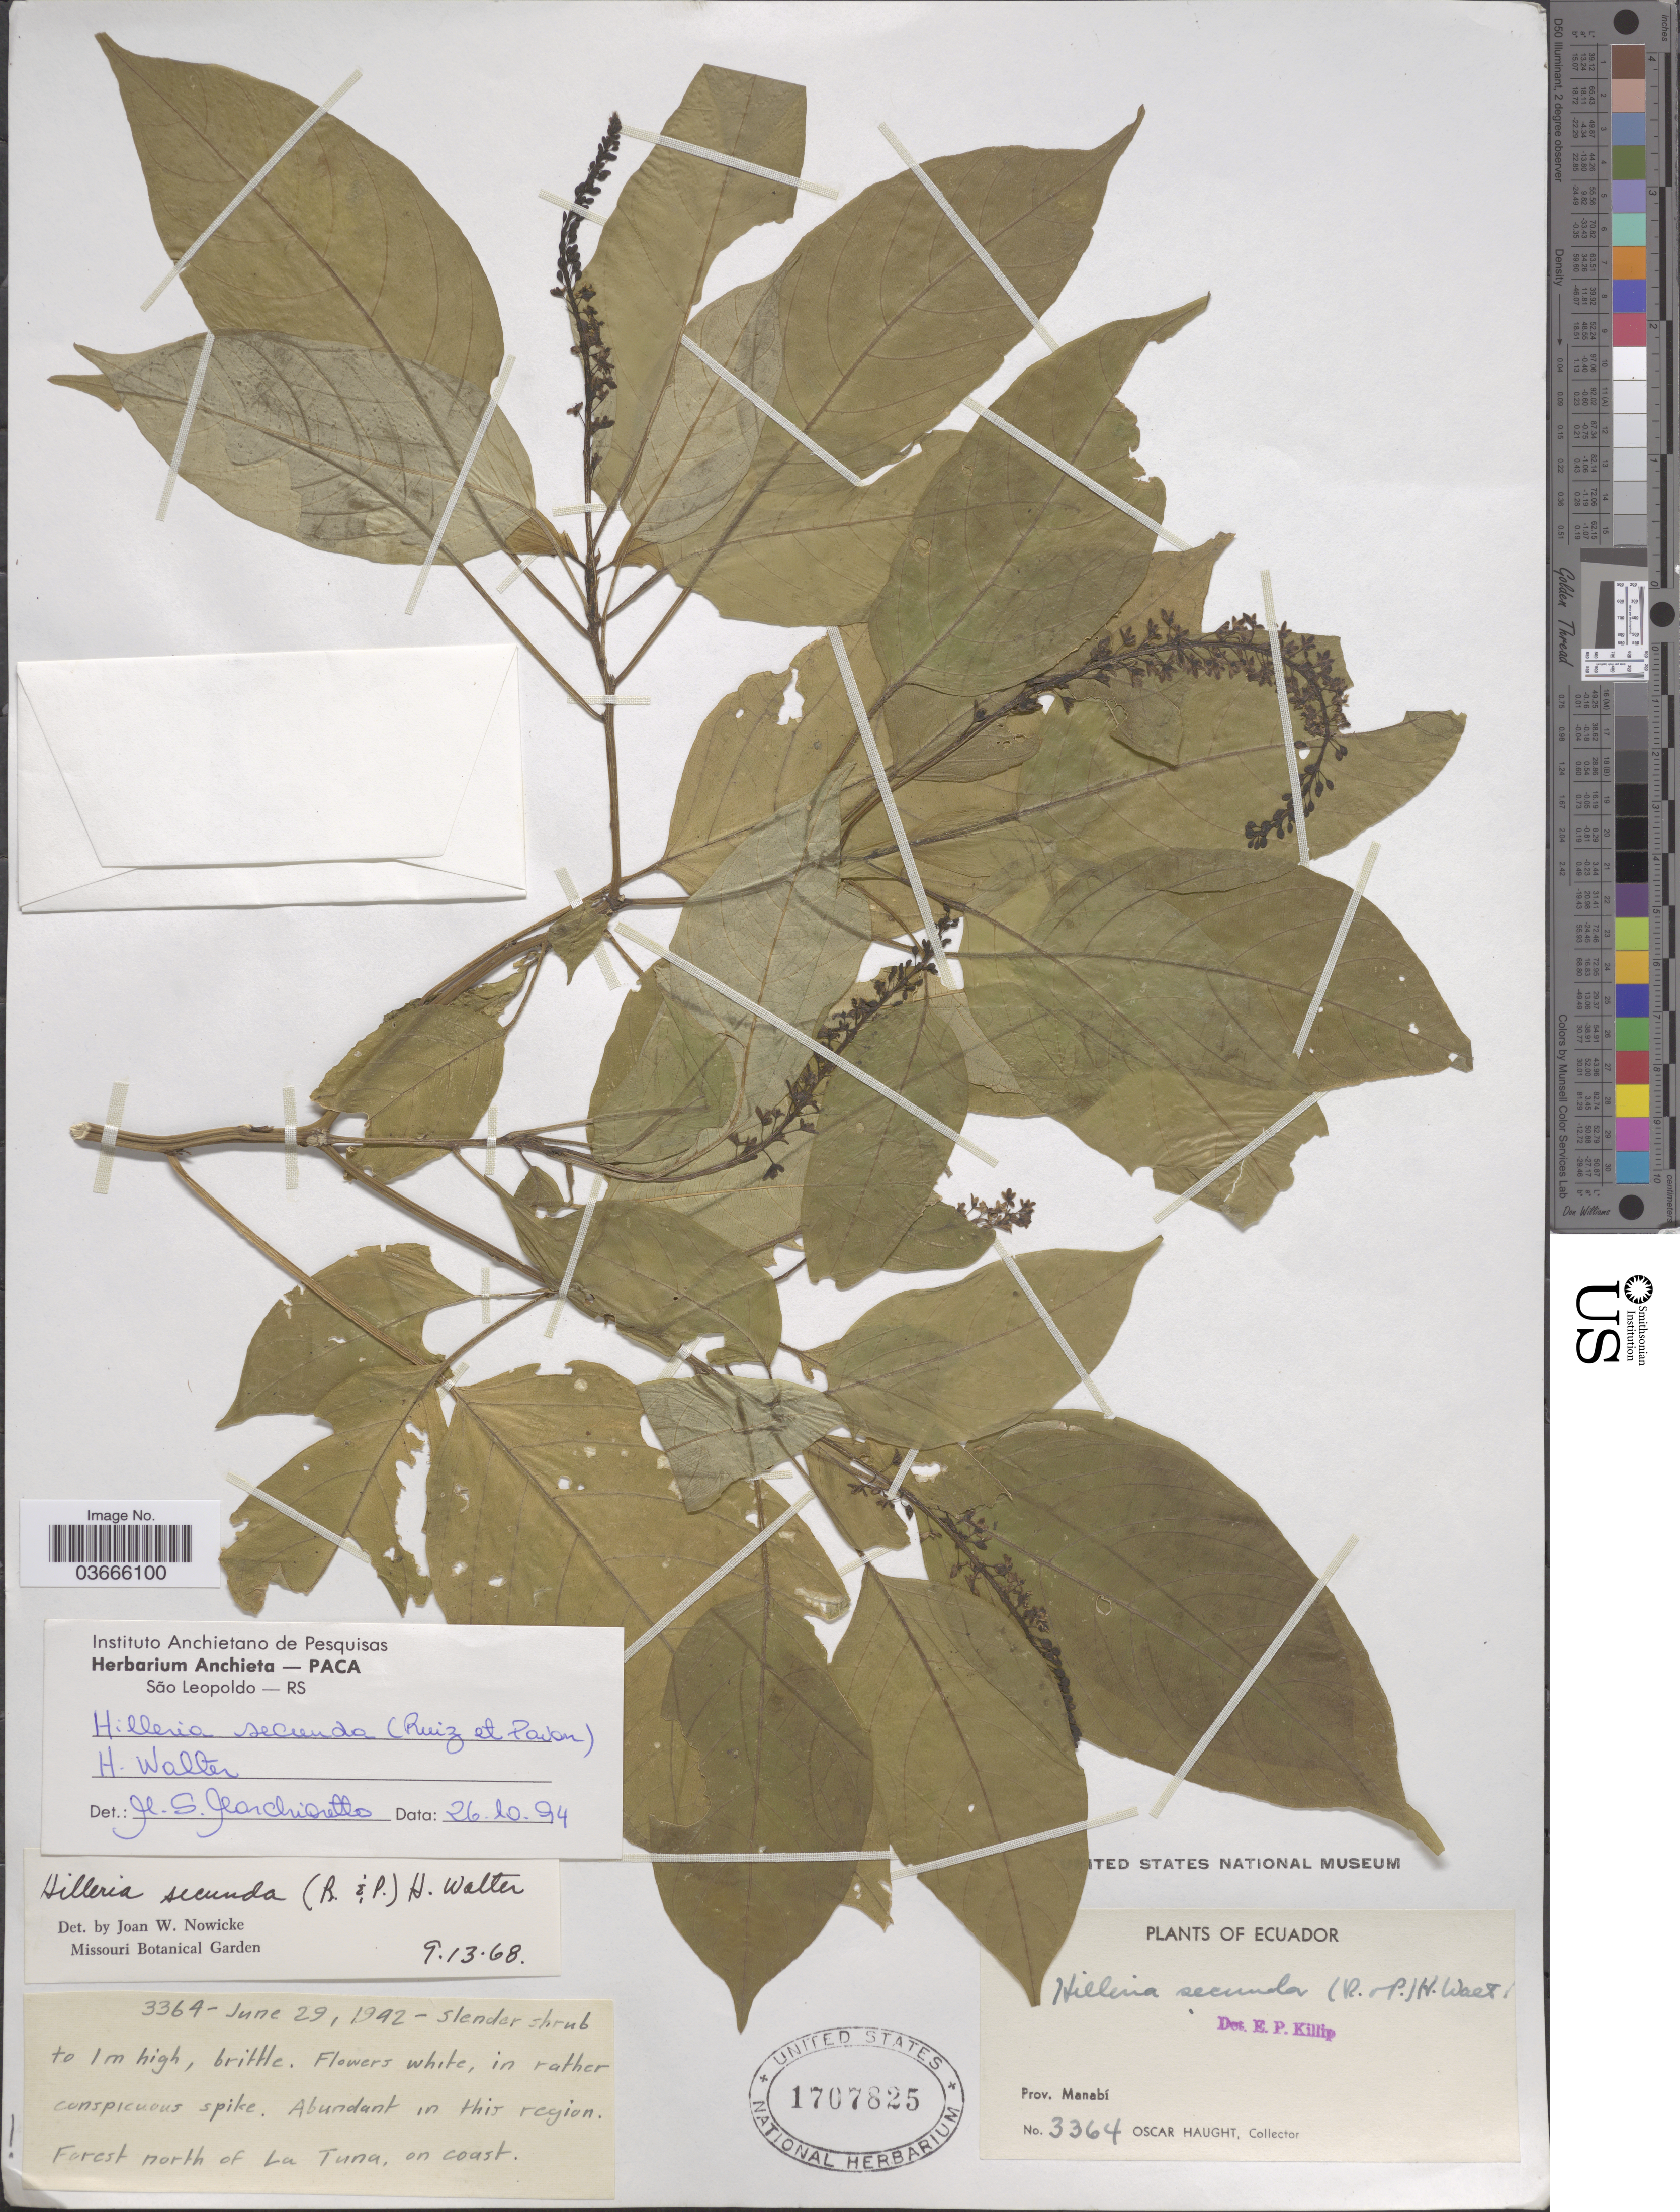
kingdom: Plantae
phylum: Tracheophyta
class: Magnoliopsida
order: Caryophyllales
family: Phytolaccaceae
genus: Hilleria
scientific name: Hilleria secunda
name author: (Ruiz & Pav.) H. Walter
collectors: O. L. Haught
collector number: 3364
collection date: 1942-06-29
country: Ecuador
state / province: Manabí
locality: Forest north of La Tuna, on coast.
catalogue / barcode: US 1707825